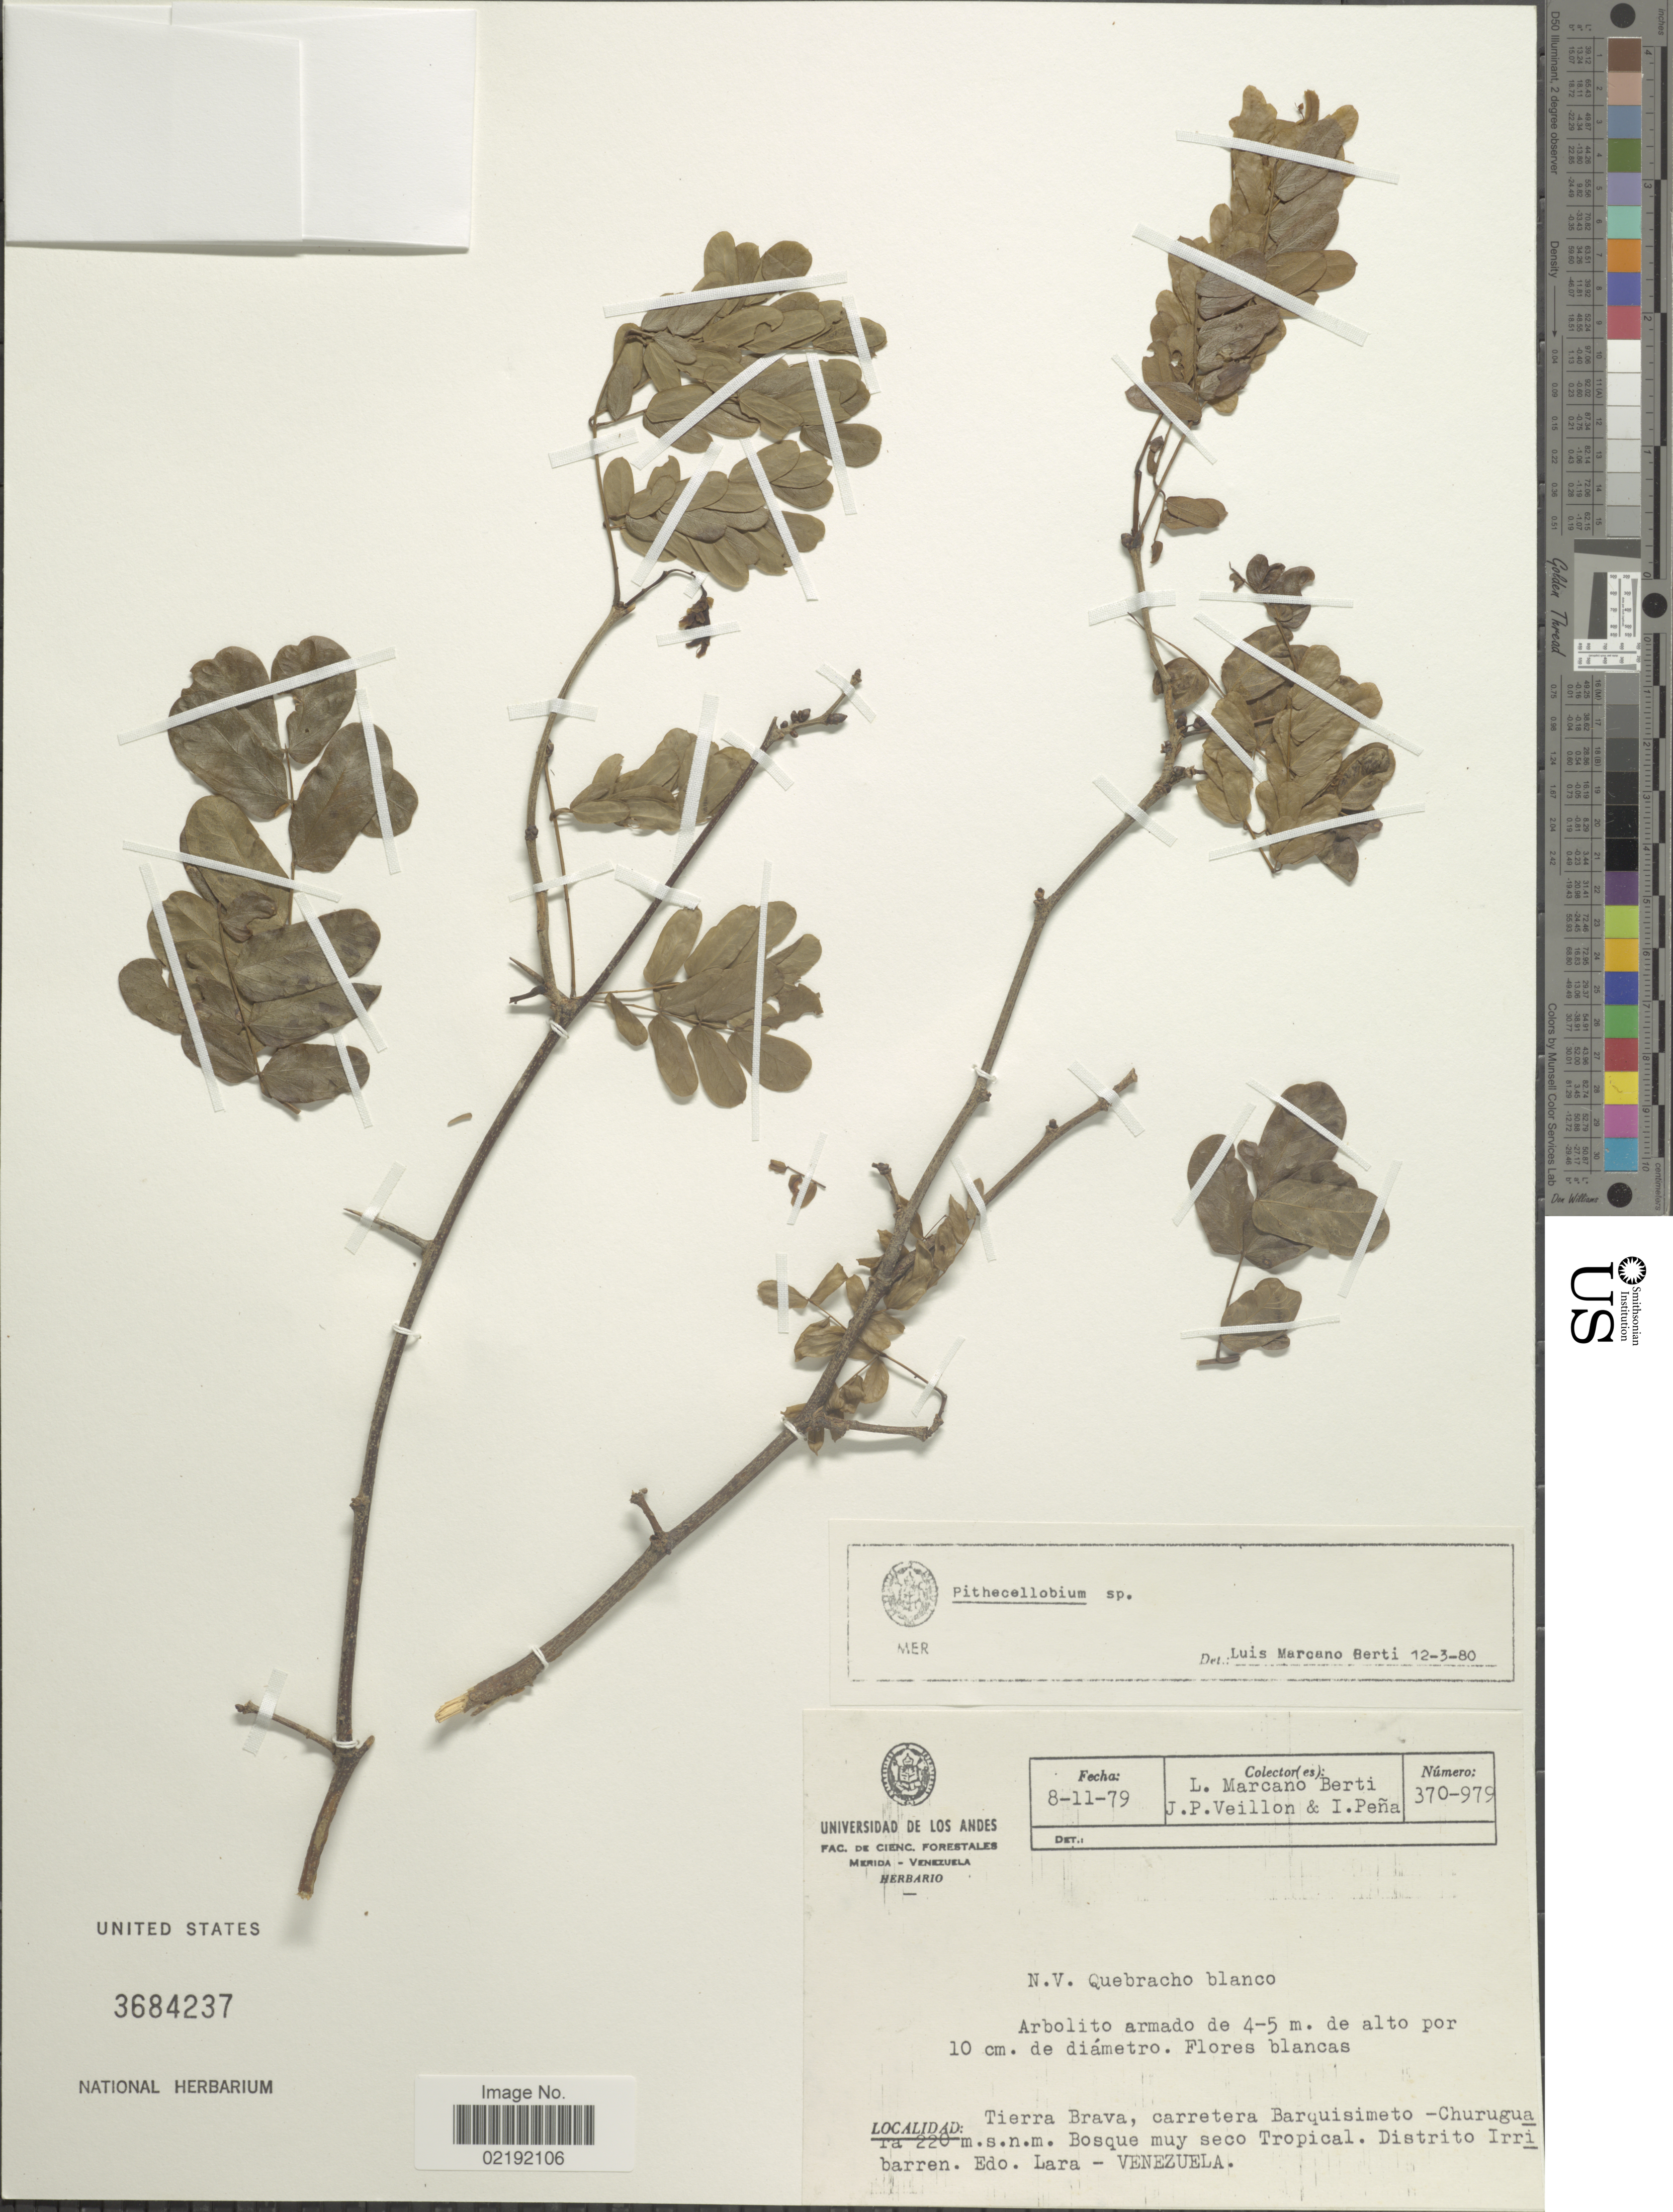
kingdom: Plantae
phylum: Tracheophyta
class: Magnoliopsida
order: Fabales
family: Fabaceae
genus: Pithecellobium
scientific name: Pithecellobium sp.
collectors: L. Marcano-Berti, J. Veillon & I. Pena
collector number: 370-979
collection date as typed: Transcribed d/m/y: 8/11/79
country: Venezuela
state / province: Lara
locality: Tierra Brava, carretera Barquisimeto - Churuguara. Bosque muy seco Tropical. Distrito Irribarren. Edo. Lara - Venezuela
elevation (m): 220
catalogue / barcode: US 3684237